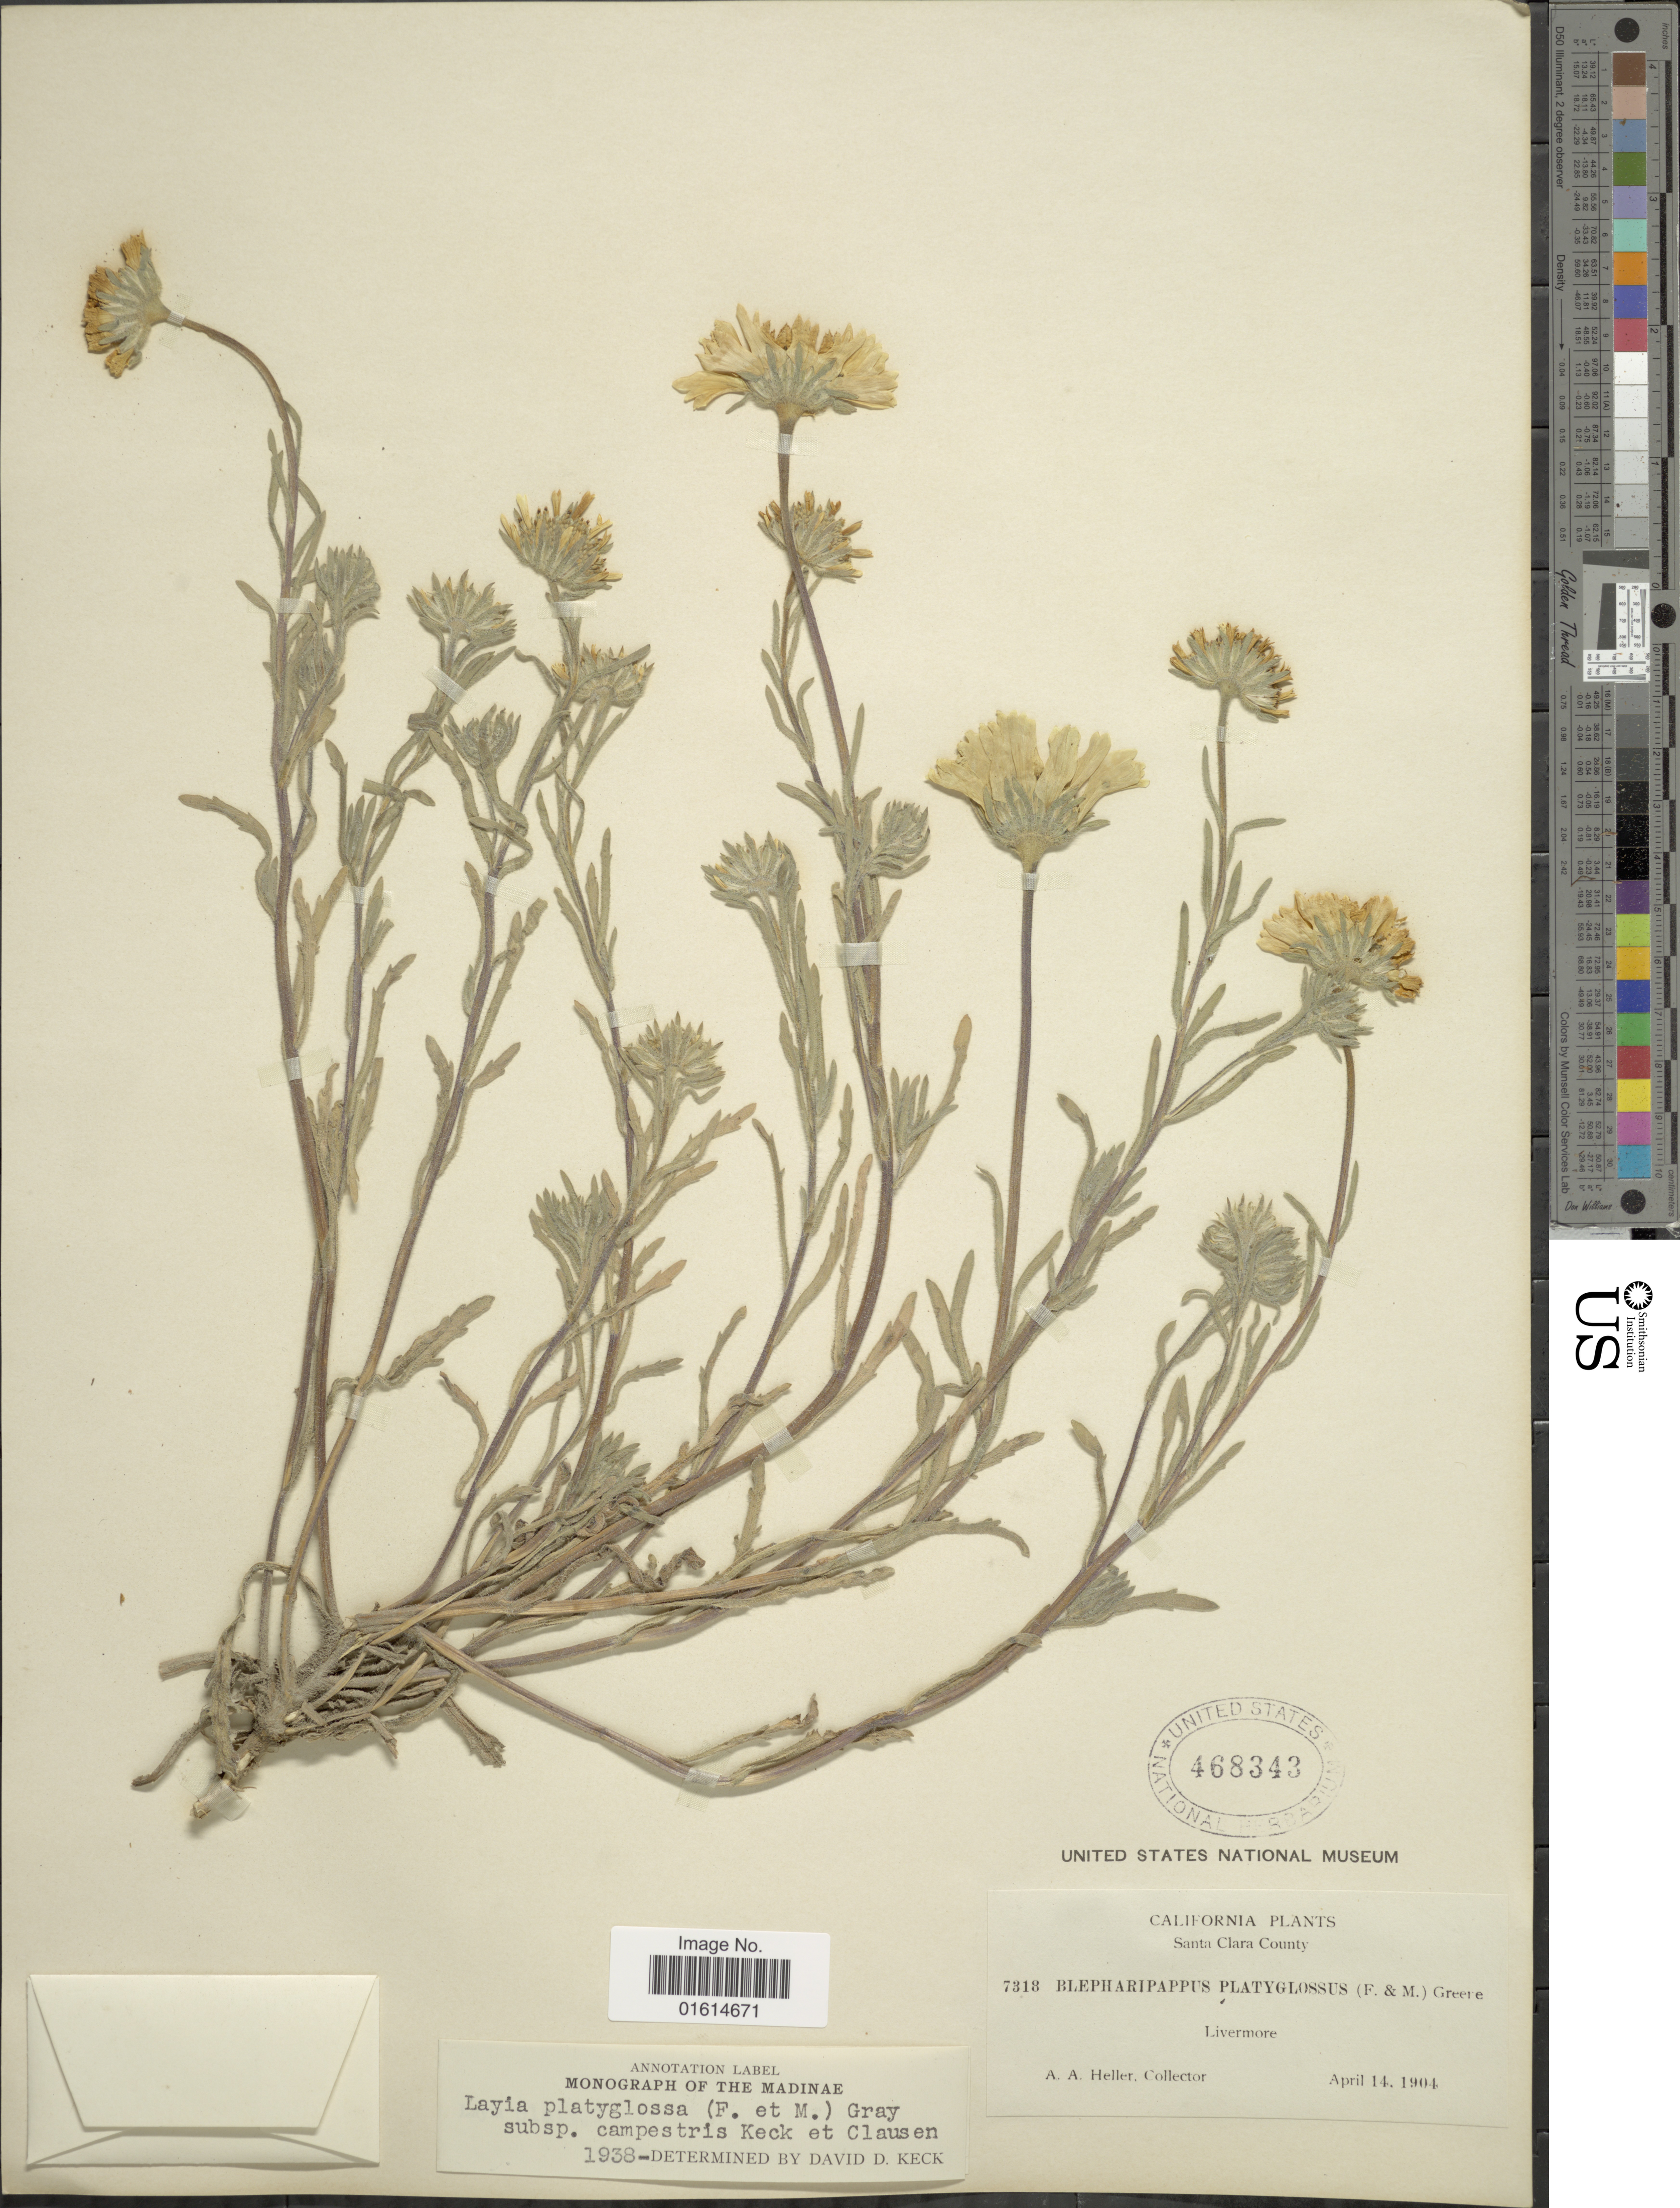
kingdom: Plantae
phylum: Tracheophyta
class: Magnoliopsida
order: Asterales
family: Asteraceae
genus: Layia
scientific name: Layia platyglossa subsp. campestris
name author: D.D. Keck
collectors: A. A. Heller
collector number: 7313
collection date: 1904-04-14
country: United States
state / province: California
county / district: Santa Clara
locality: Santa Clara County, Livermore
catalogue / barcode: US 468343